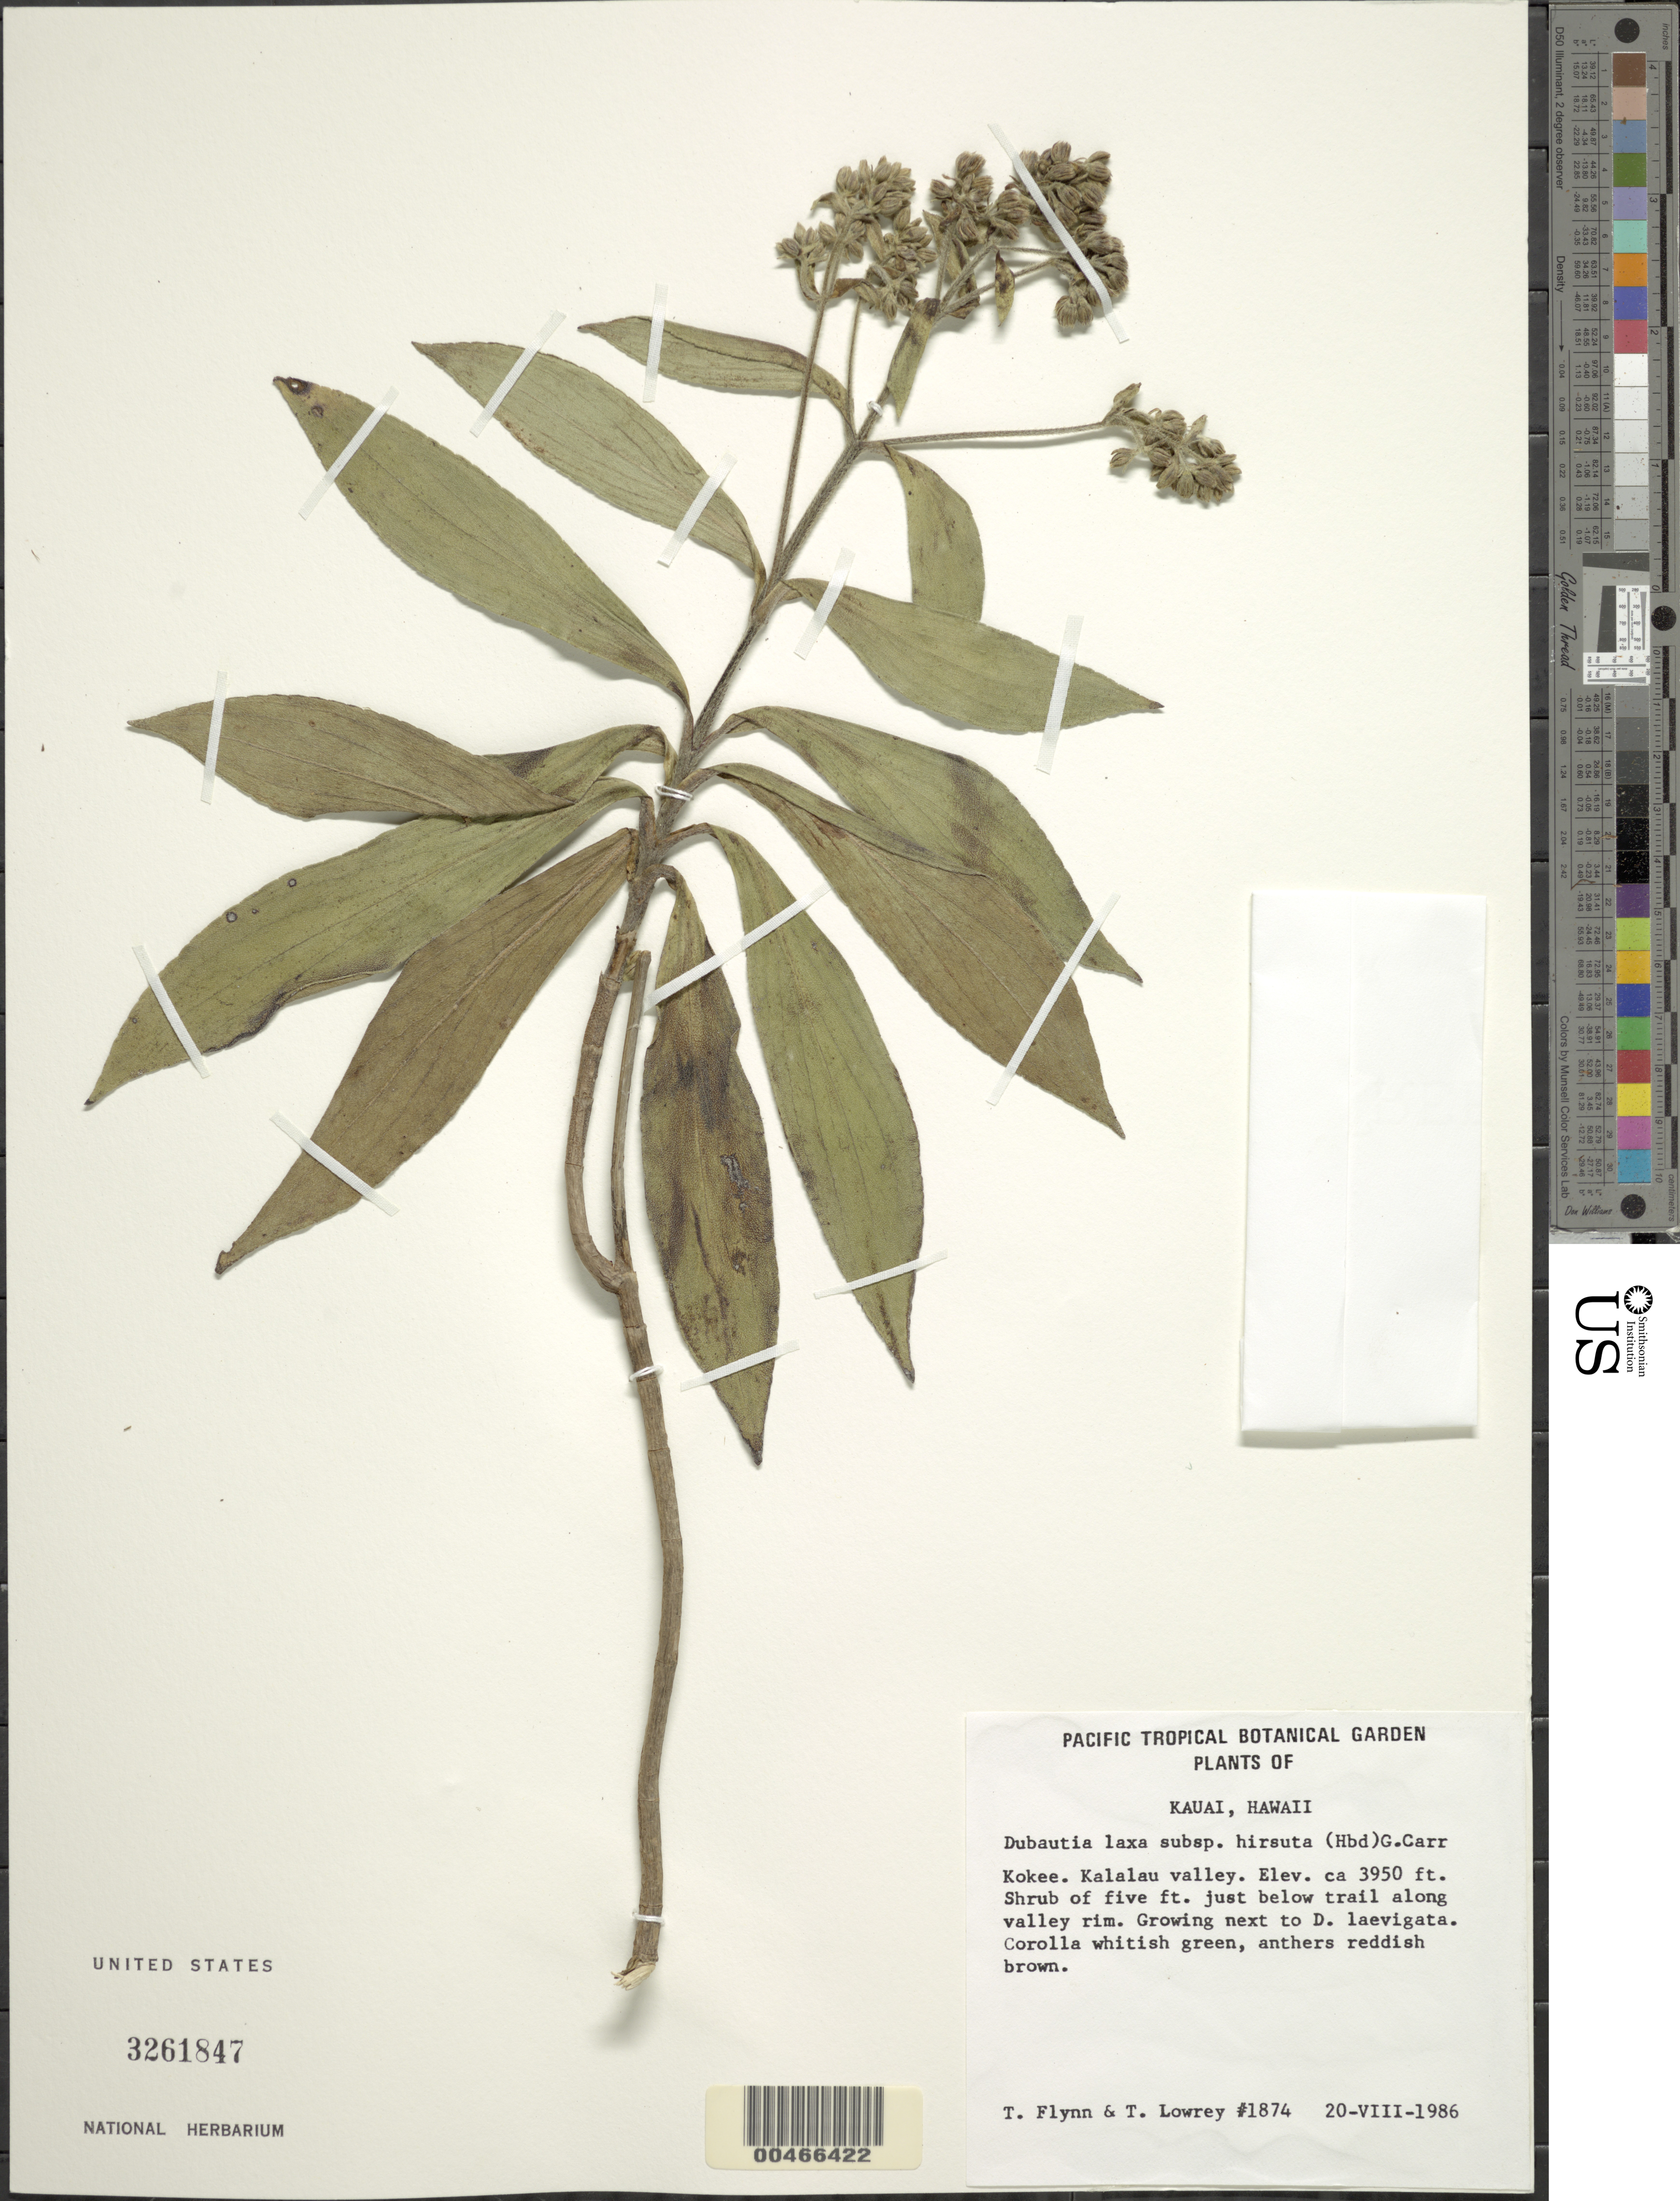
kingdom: Plantae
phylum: Tracheophyta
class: Magnoliopsida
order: Asterales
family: Asteraceae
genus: Dubautia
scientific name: Dubautia laxa subsp. hirsuta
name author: (Hillebr.) G.D. Carr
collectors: T. W. Flynn & T. K. Lowrey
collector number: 1874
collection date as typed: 20 Aug 1986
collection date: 1986-08-20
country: United States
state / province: Hawaii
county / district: Kauai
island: Kaua'i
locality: Kokee. Kalalau Valley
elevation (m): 1204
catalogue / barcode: US 3261847